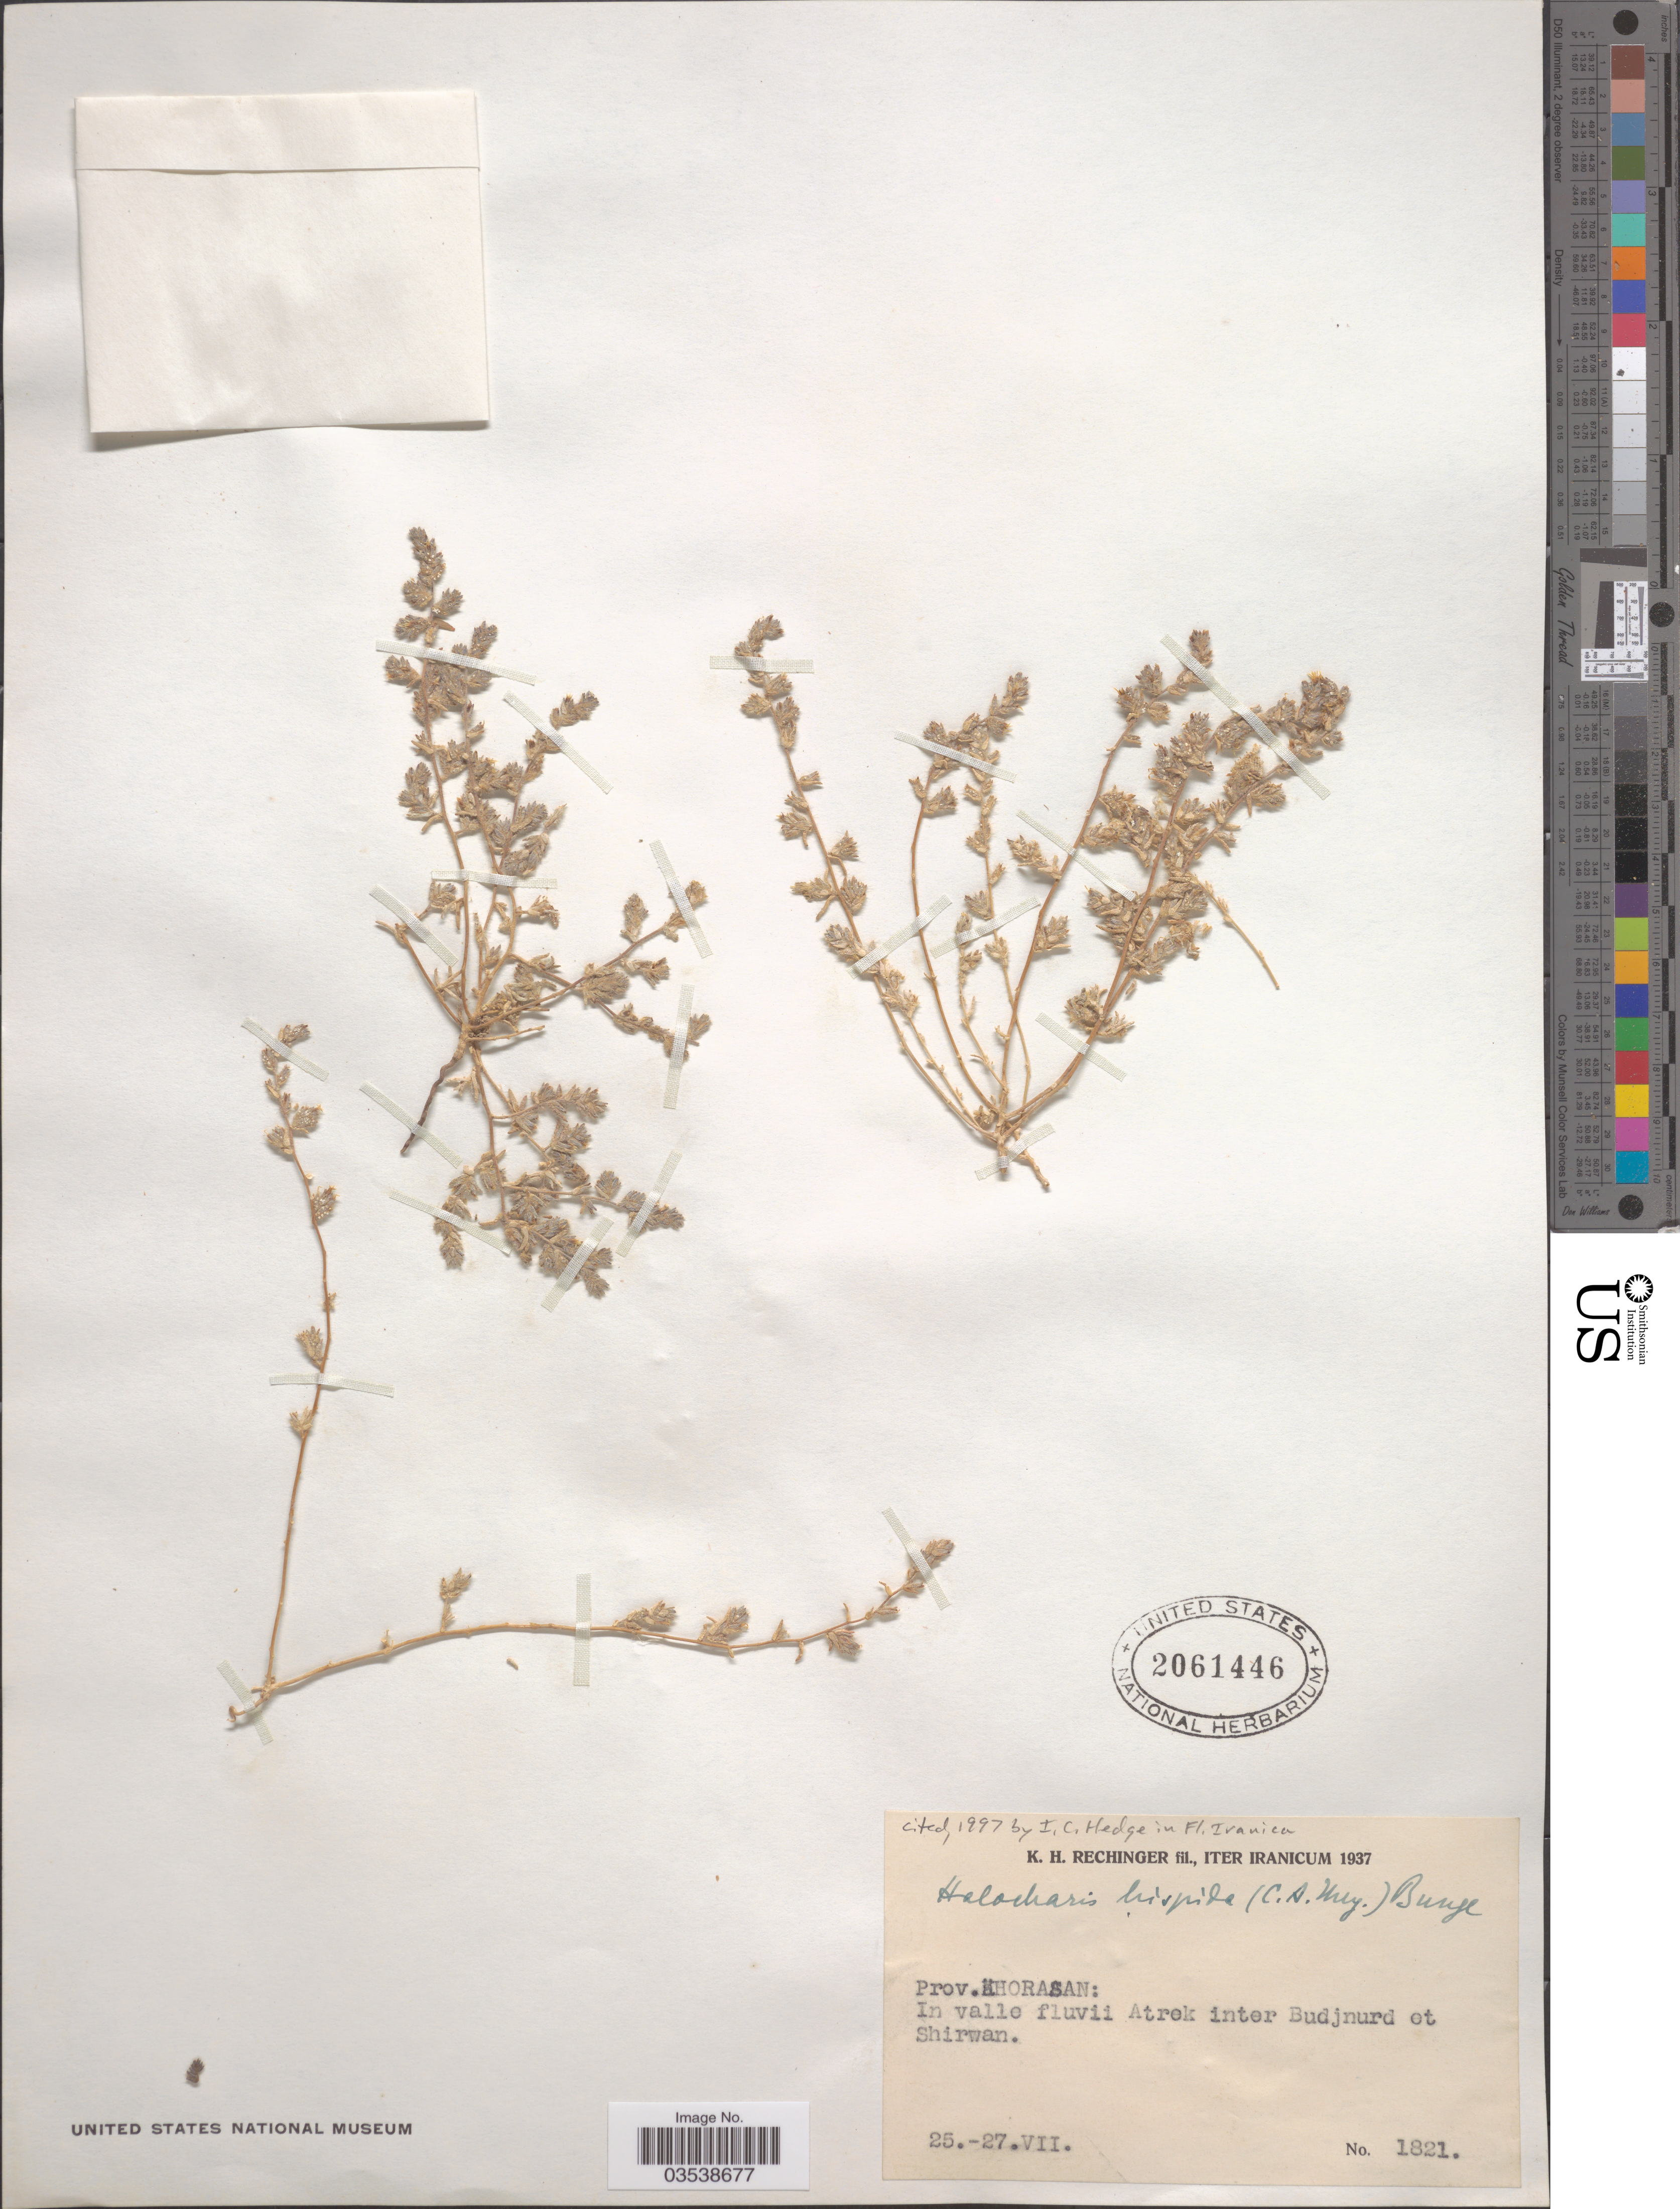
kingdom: Plantae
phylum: Tracheophyta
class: Magnoliopsida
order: Caryophyllales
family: Amaranthaceae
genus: Halocharis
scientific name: Halocharis hispida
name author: (Schrenk ex C.A. Mey.) Bunge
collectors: K. H. Rechinger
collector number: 1821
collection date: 1937-07-25/1937-07-27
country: Iran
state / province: Khorasan [obsolete]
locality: In valle fluvii Atrek inter Budjnurd et Shirwan.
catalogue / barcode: US 2061446